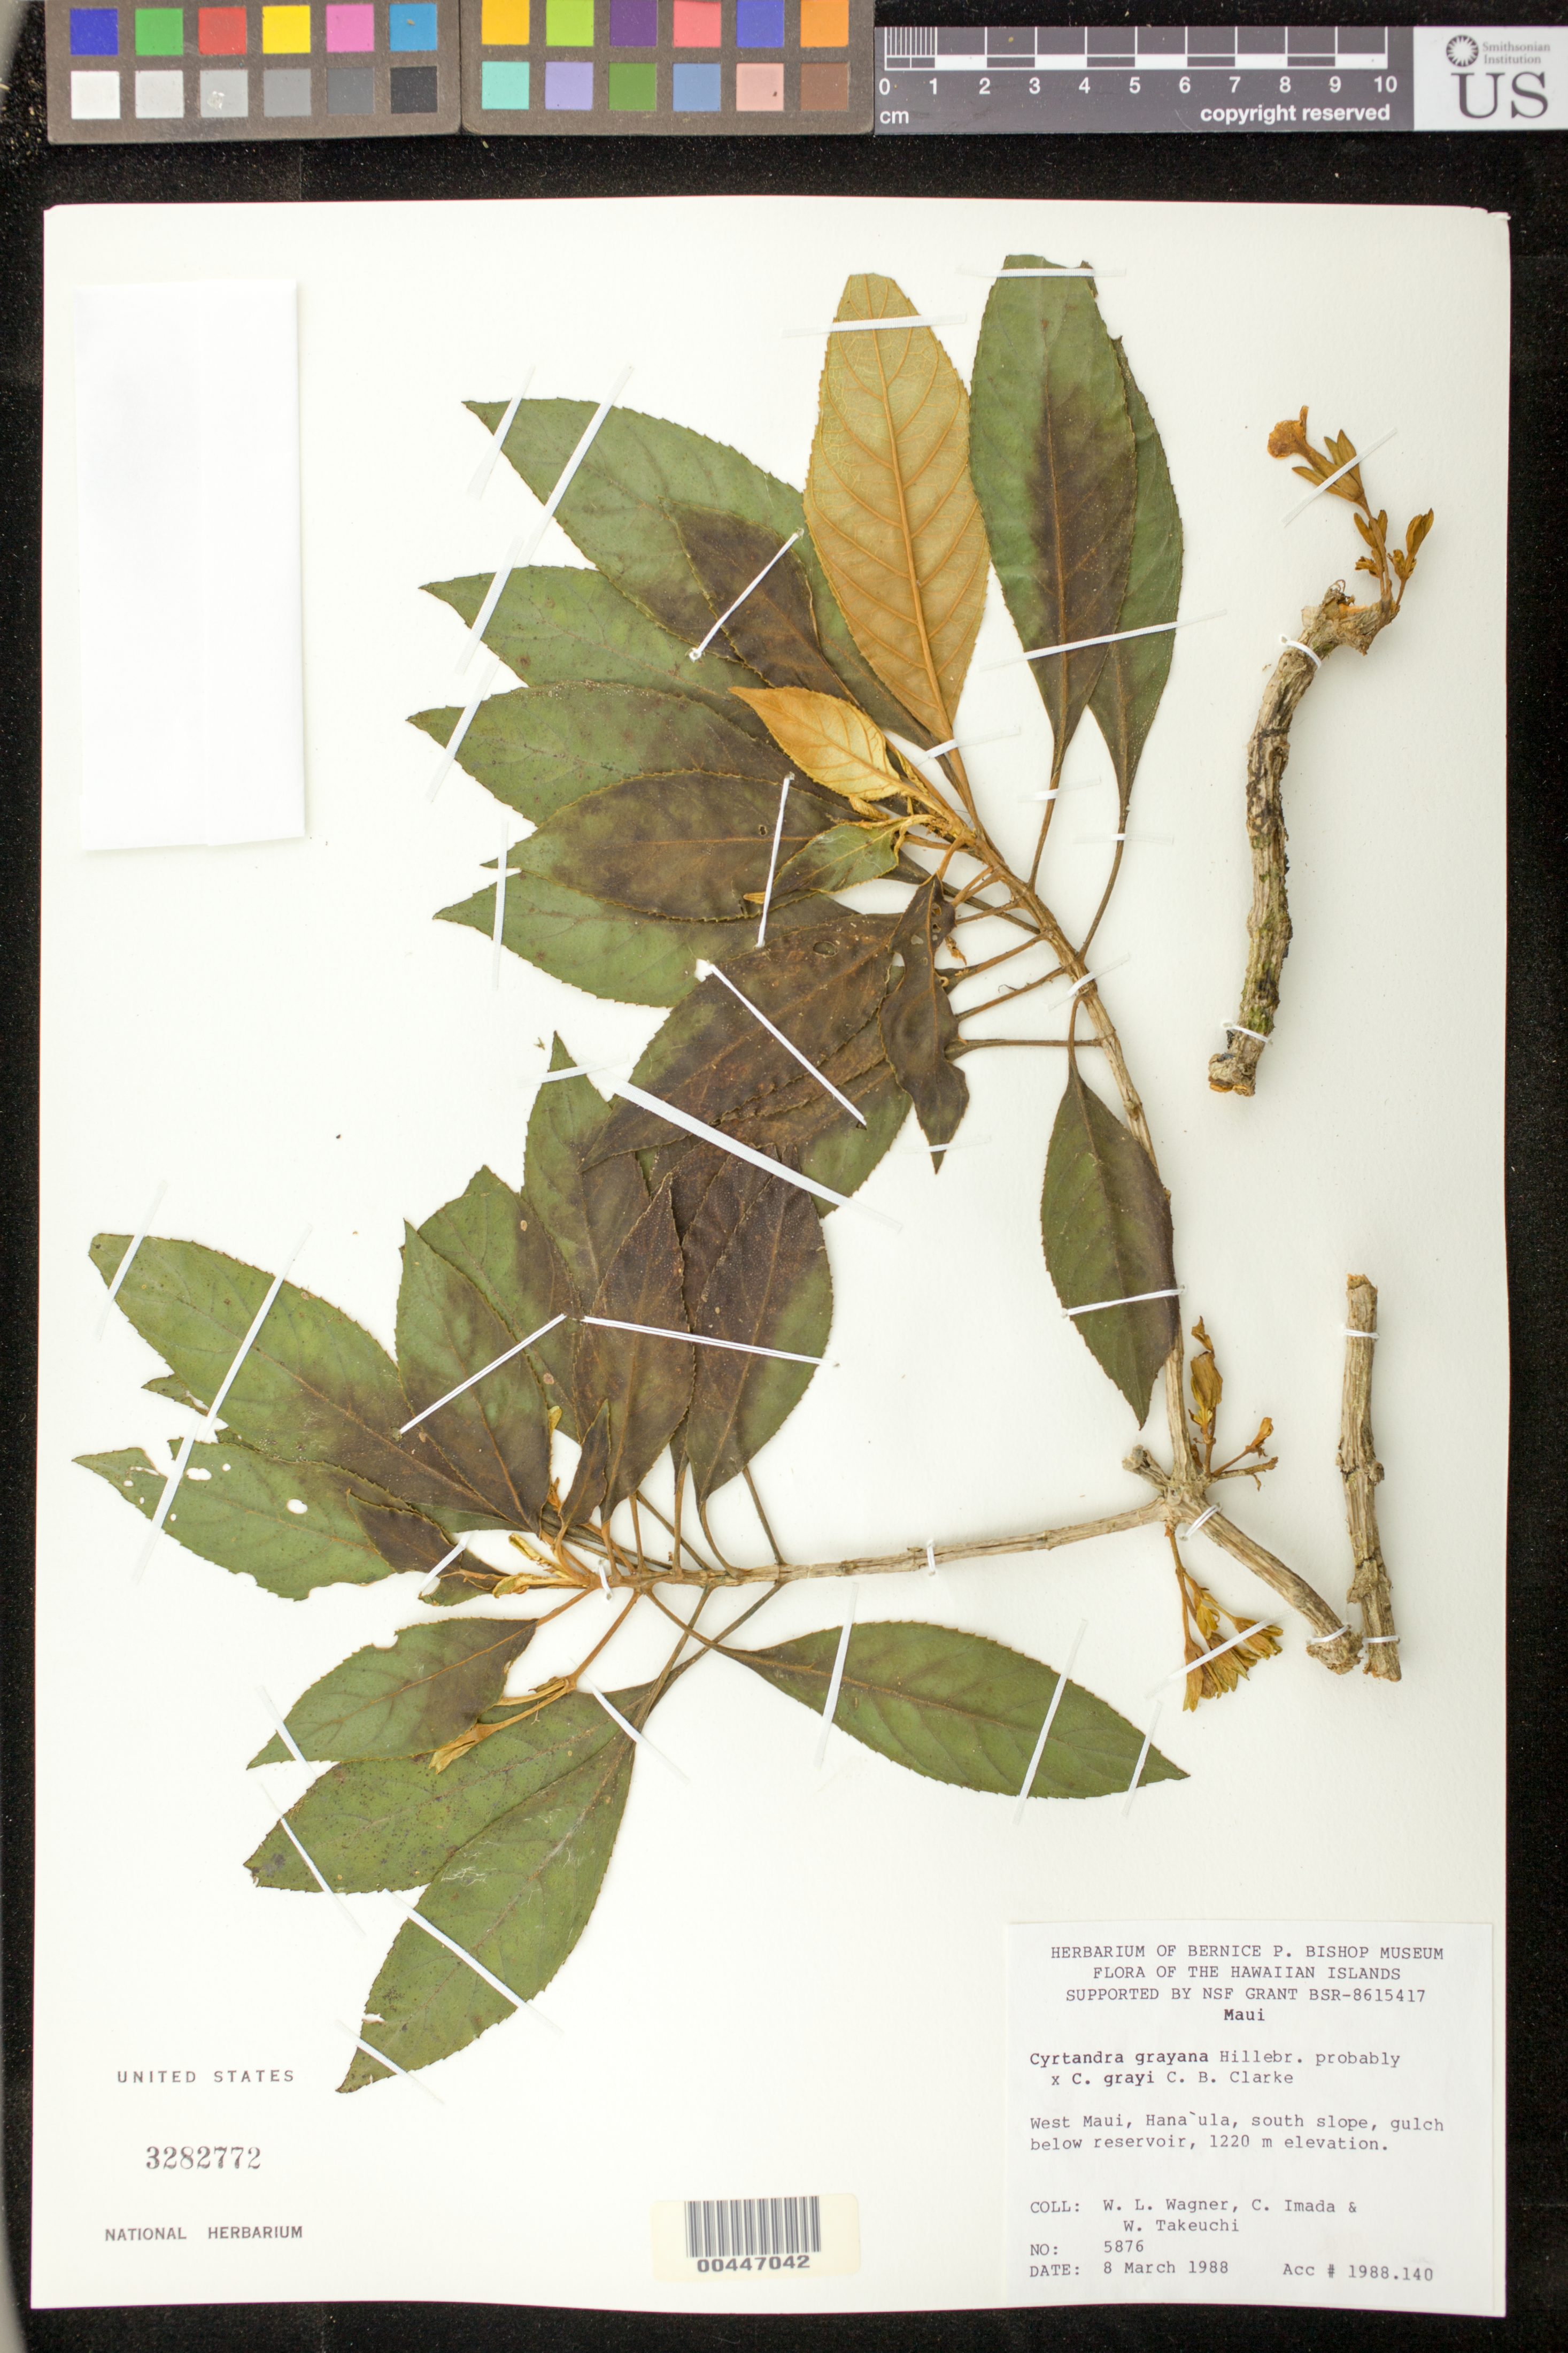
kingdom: Plantae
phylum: Tracheophyta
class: Magnoliopsida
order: Lamiales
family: Gesneriaceae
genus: Cyrtandra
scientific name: Cyrtandra grayana x C. grayi C.B. Clarke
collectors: W. L. Wagner, C. Imada & W. N. Takeuchi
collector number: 5876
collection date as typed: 08 Mar 1988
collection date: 1988-03-08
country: United States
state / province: Hawaii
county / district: Maui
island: Maui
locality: West Maui, Hana Ula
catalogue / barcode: US 3282772